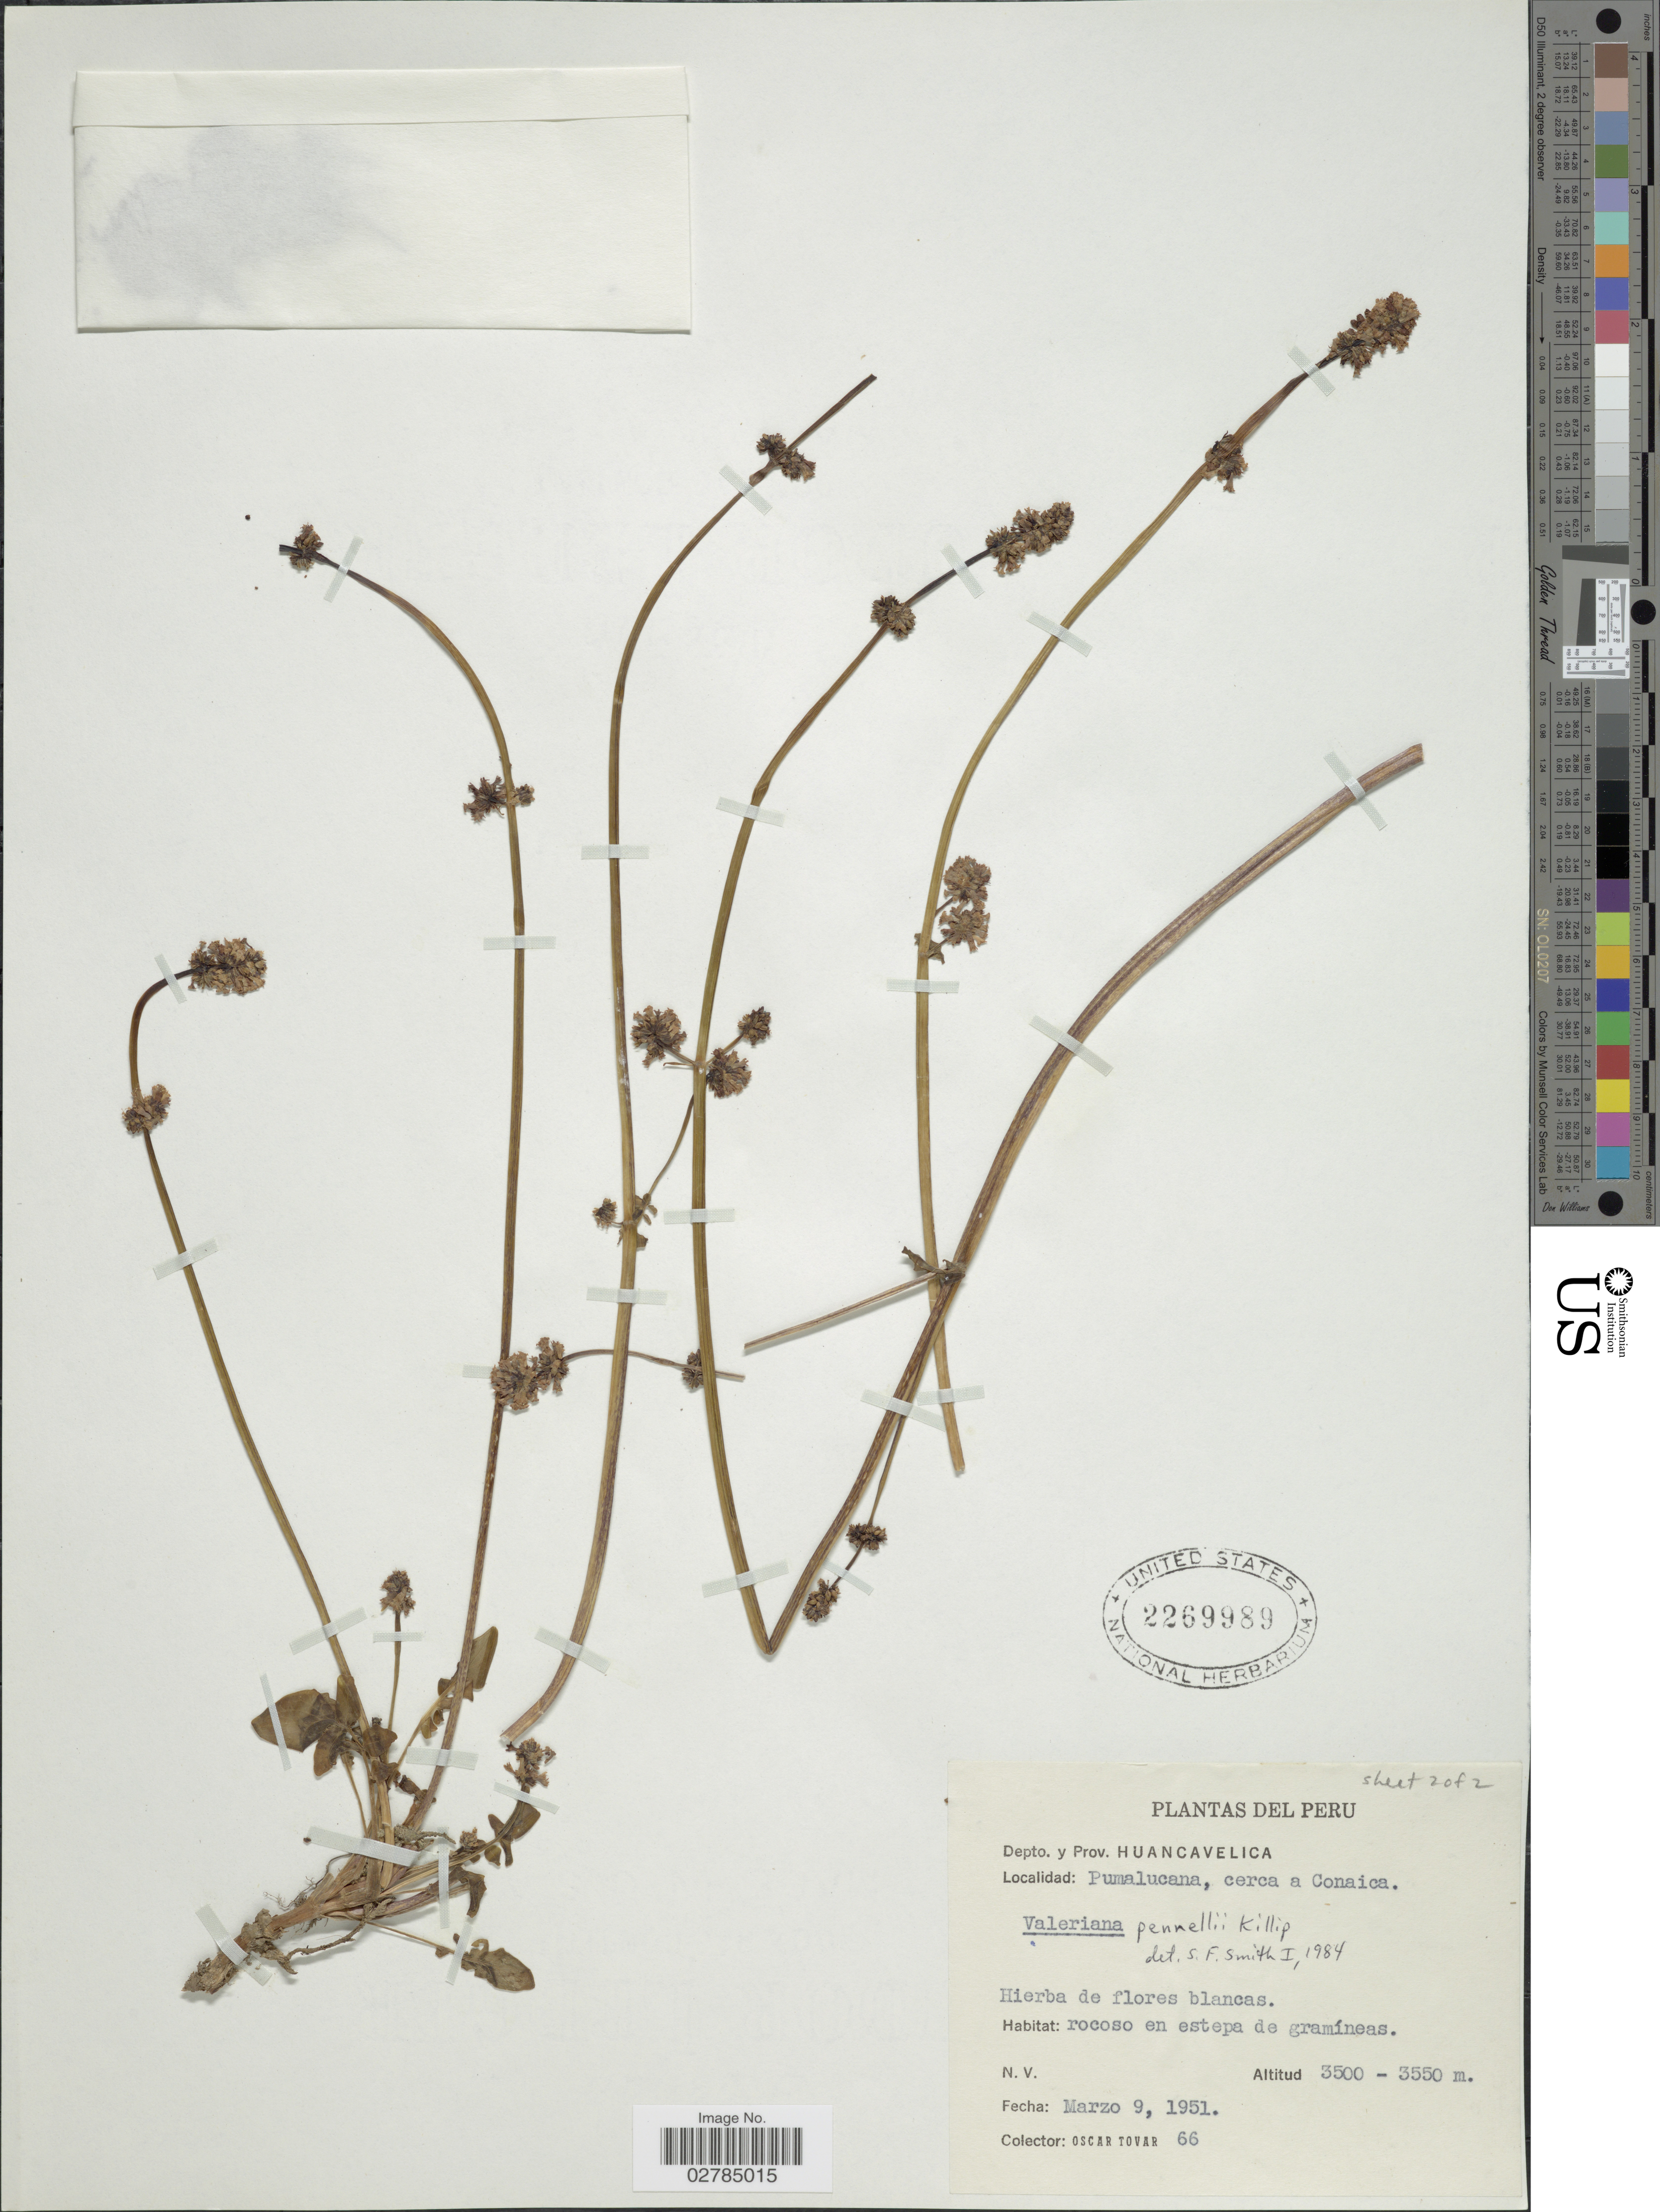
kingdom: Plantae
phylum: Tracheophyta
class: Magnoliopsida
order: Dipsacales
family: Caprifoliaceae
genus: Valeriana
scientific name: Valeriana pennellii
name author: Killip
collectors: Ó. Tovar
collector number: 66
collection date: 1951-03-09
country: Peru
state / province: Huancavelica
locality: Depto. y Prov. Huancavelica, Pumalucana, cerca a Conaica.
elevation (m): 3500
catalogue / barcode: US 2269989